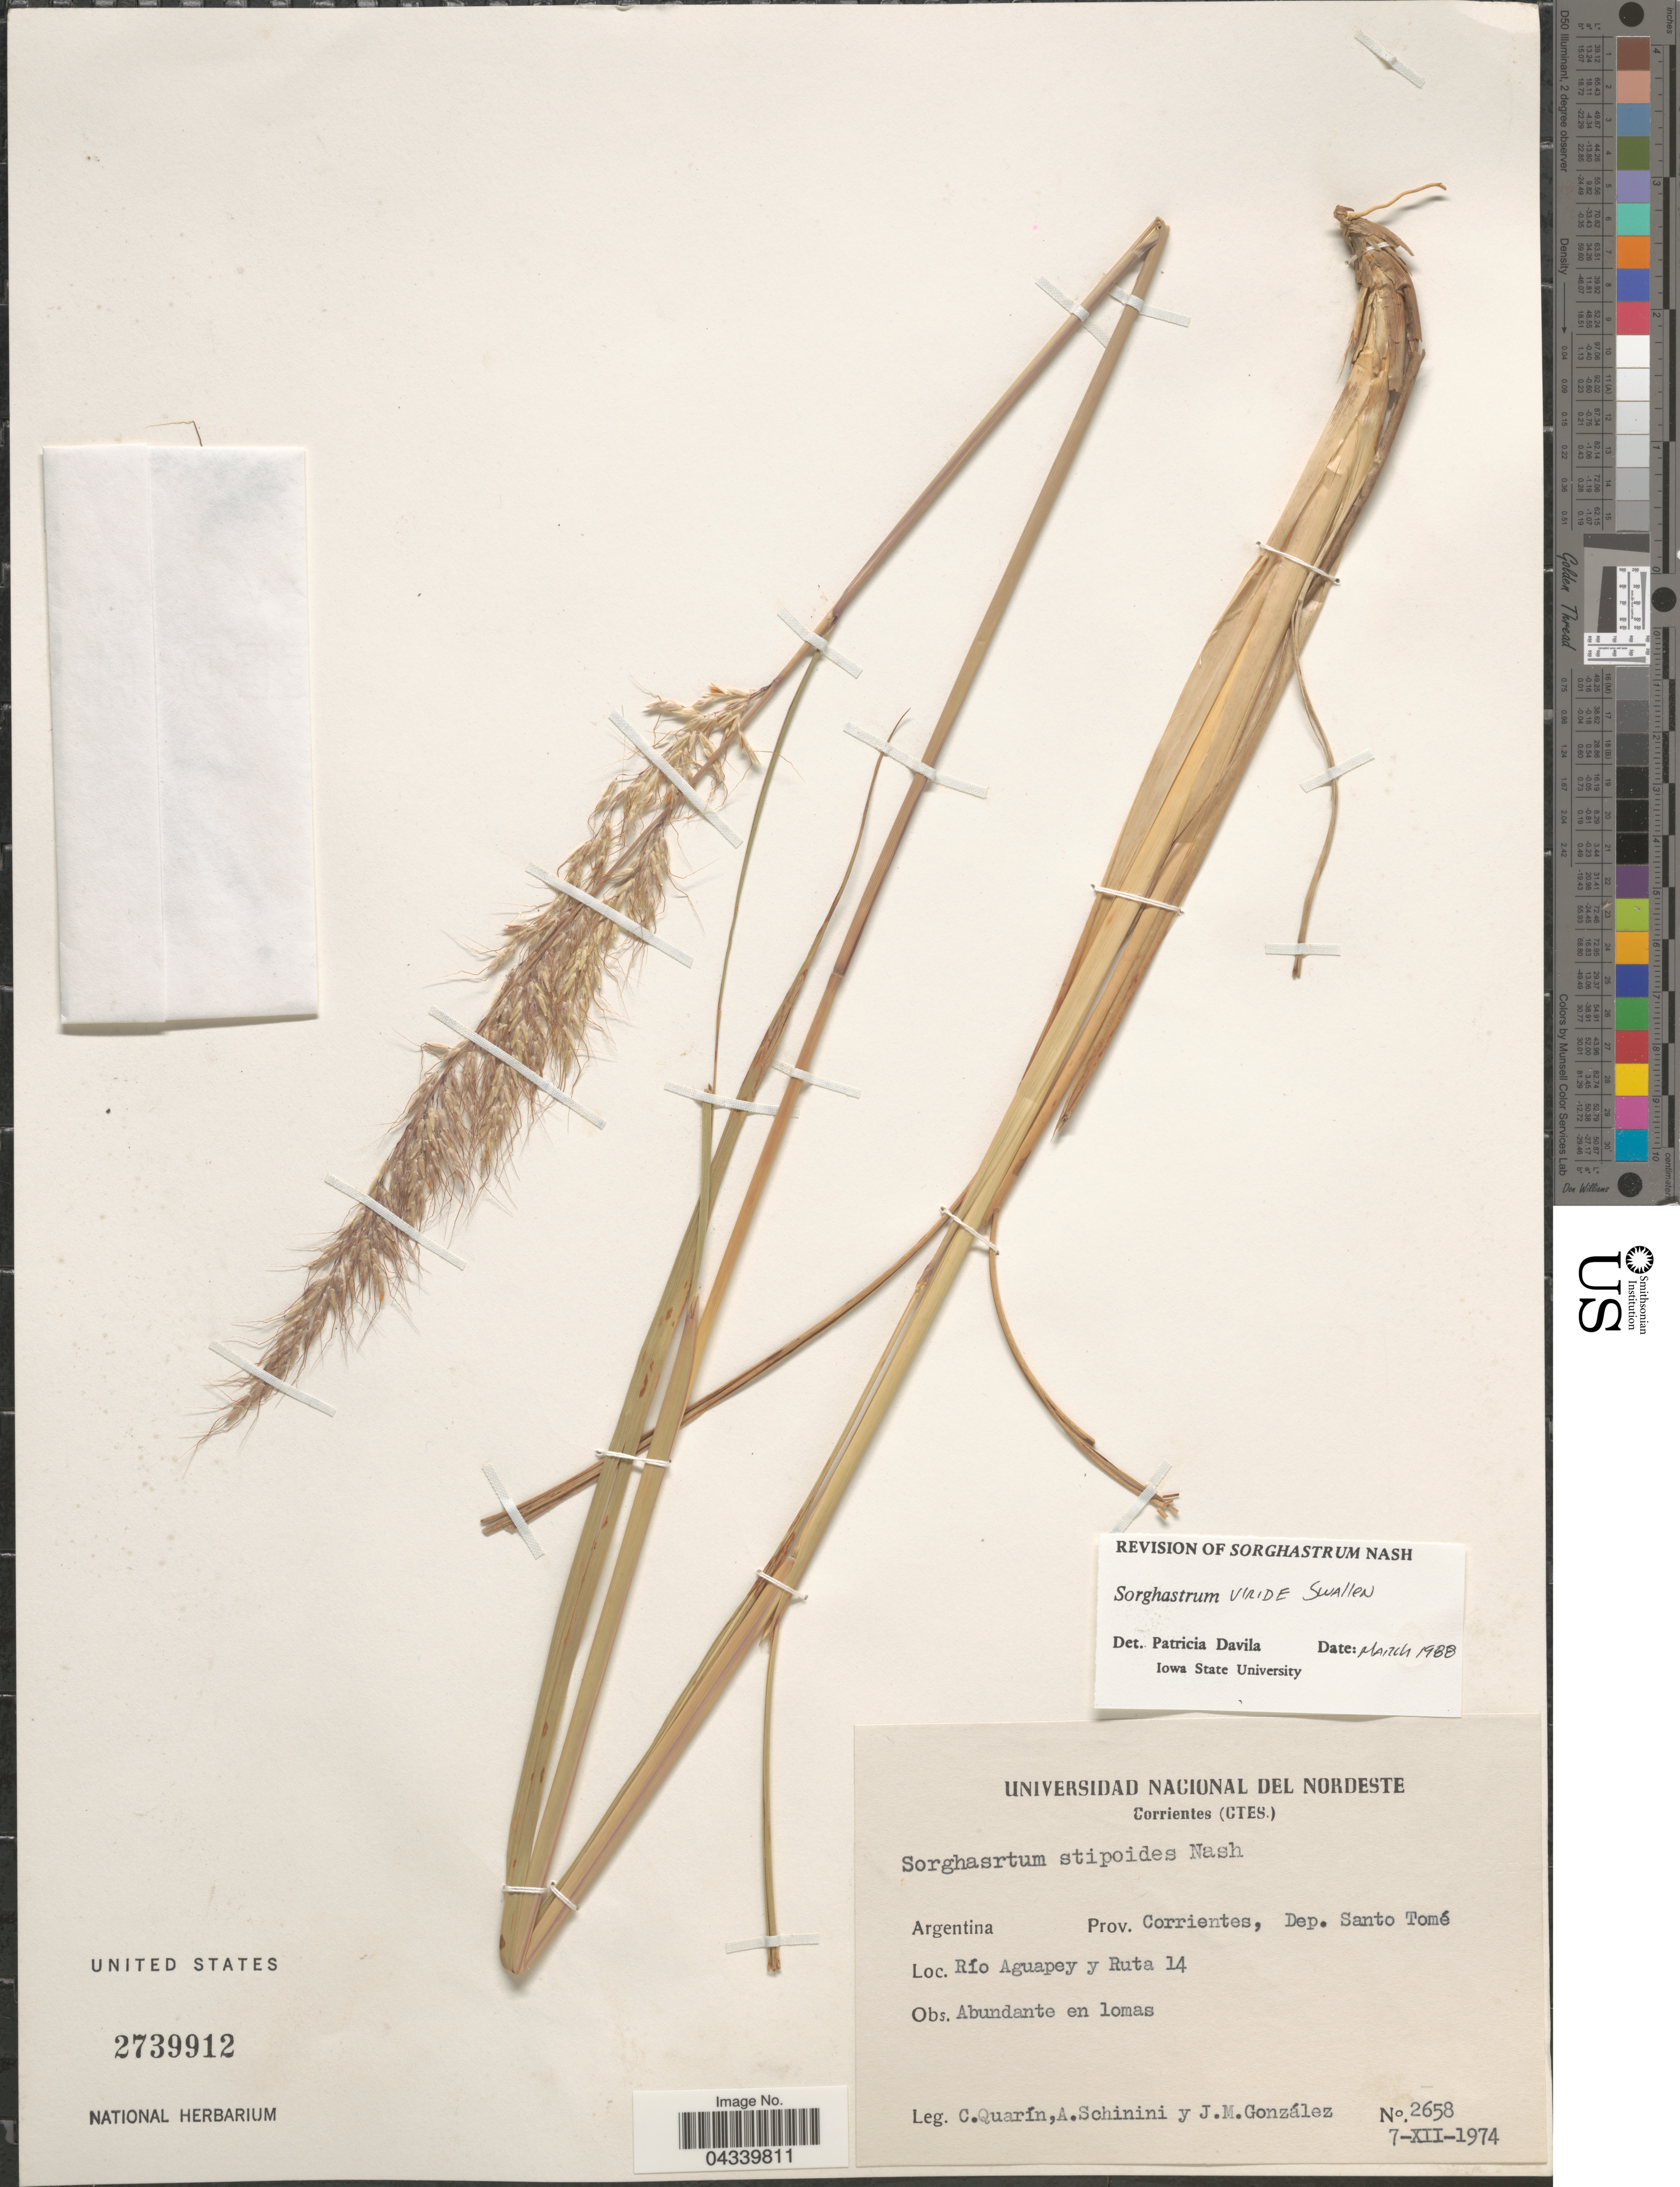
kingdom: Plantae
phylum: Tracheophyta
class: Liliopsida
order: Poales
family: Poaceae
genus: Sorghastrum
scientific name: Sorghastrum viride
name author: Swallen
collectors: C. Quarín, A. Schinini & J. M. Gonzalez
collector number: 2658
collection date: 1974-12-07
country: Argentina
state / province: Corrientes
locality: Dep. Santo Tomé. Río Aguapey y Ruta 14.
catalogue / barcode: US 2739912